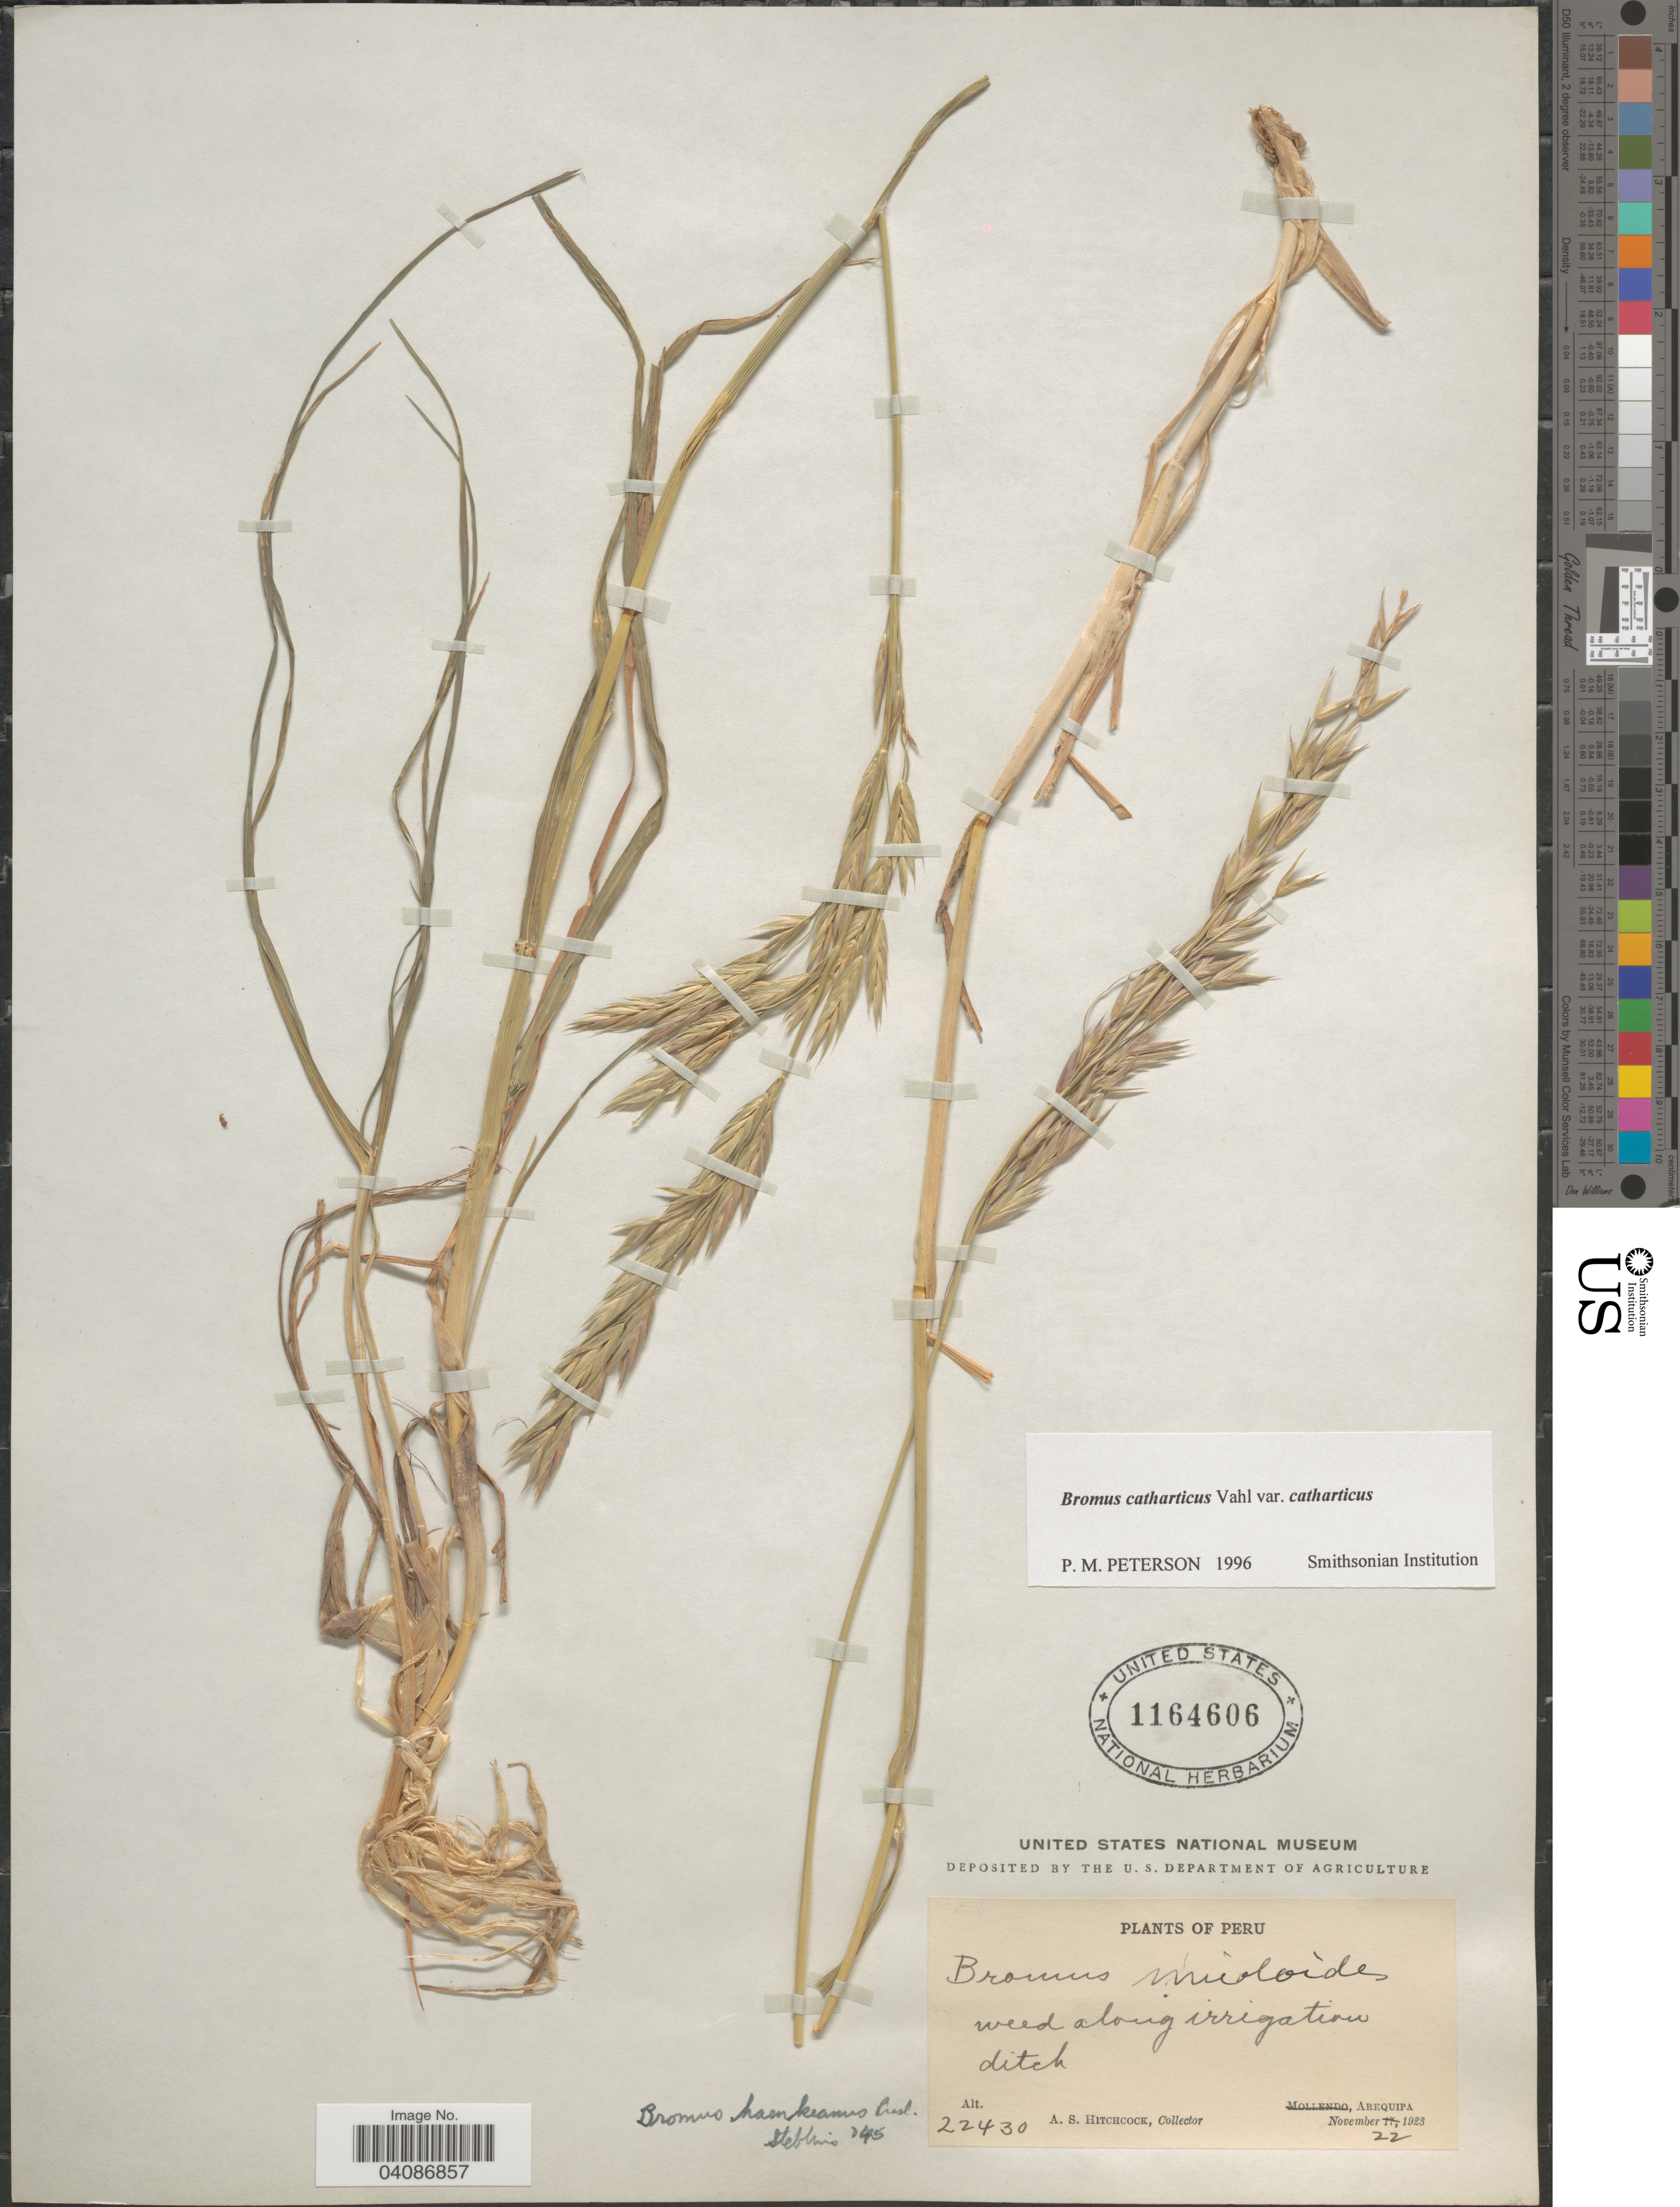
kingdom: Plantae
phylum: Tracheophyta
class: Liliopsida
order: Poales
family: Poaceae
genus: Bromus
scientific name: Bromus catharticus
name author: Vahl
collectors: A. S. Hitchcock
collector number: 22430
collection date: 1923-11-22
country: Peru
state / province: Arequipa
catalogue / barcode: US 1164606